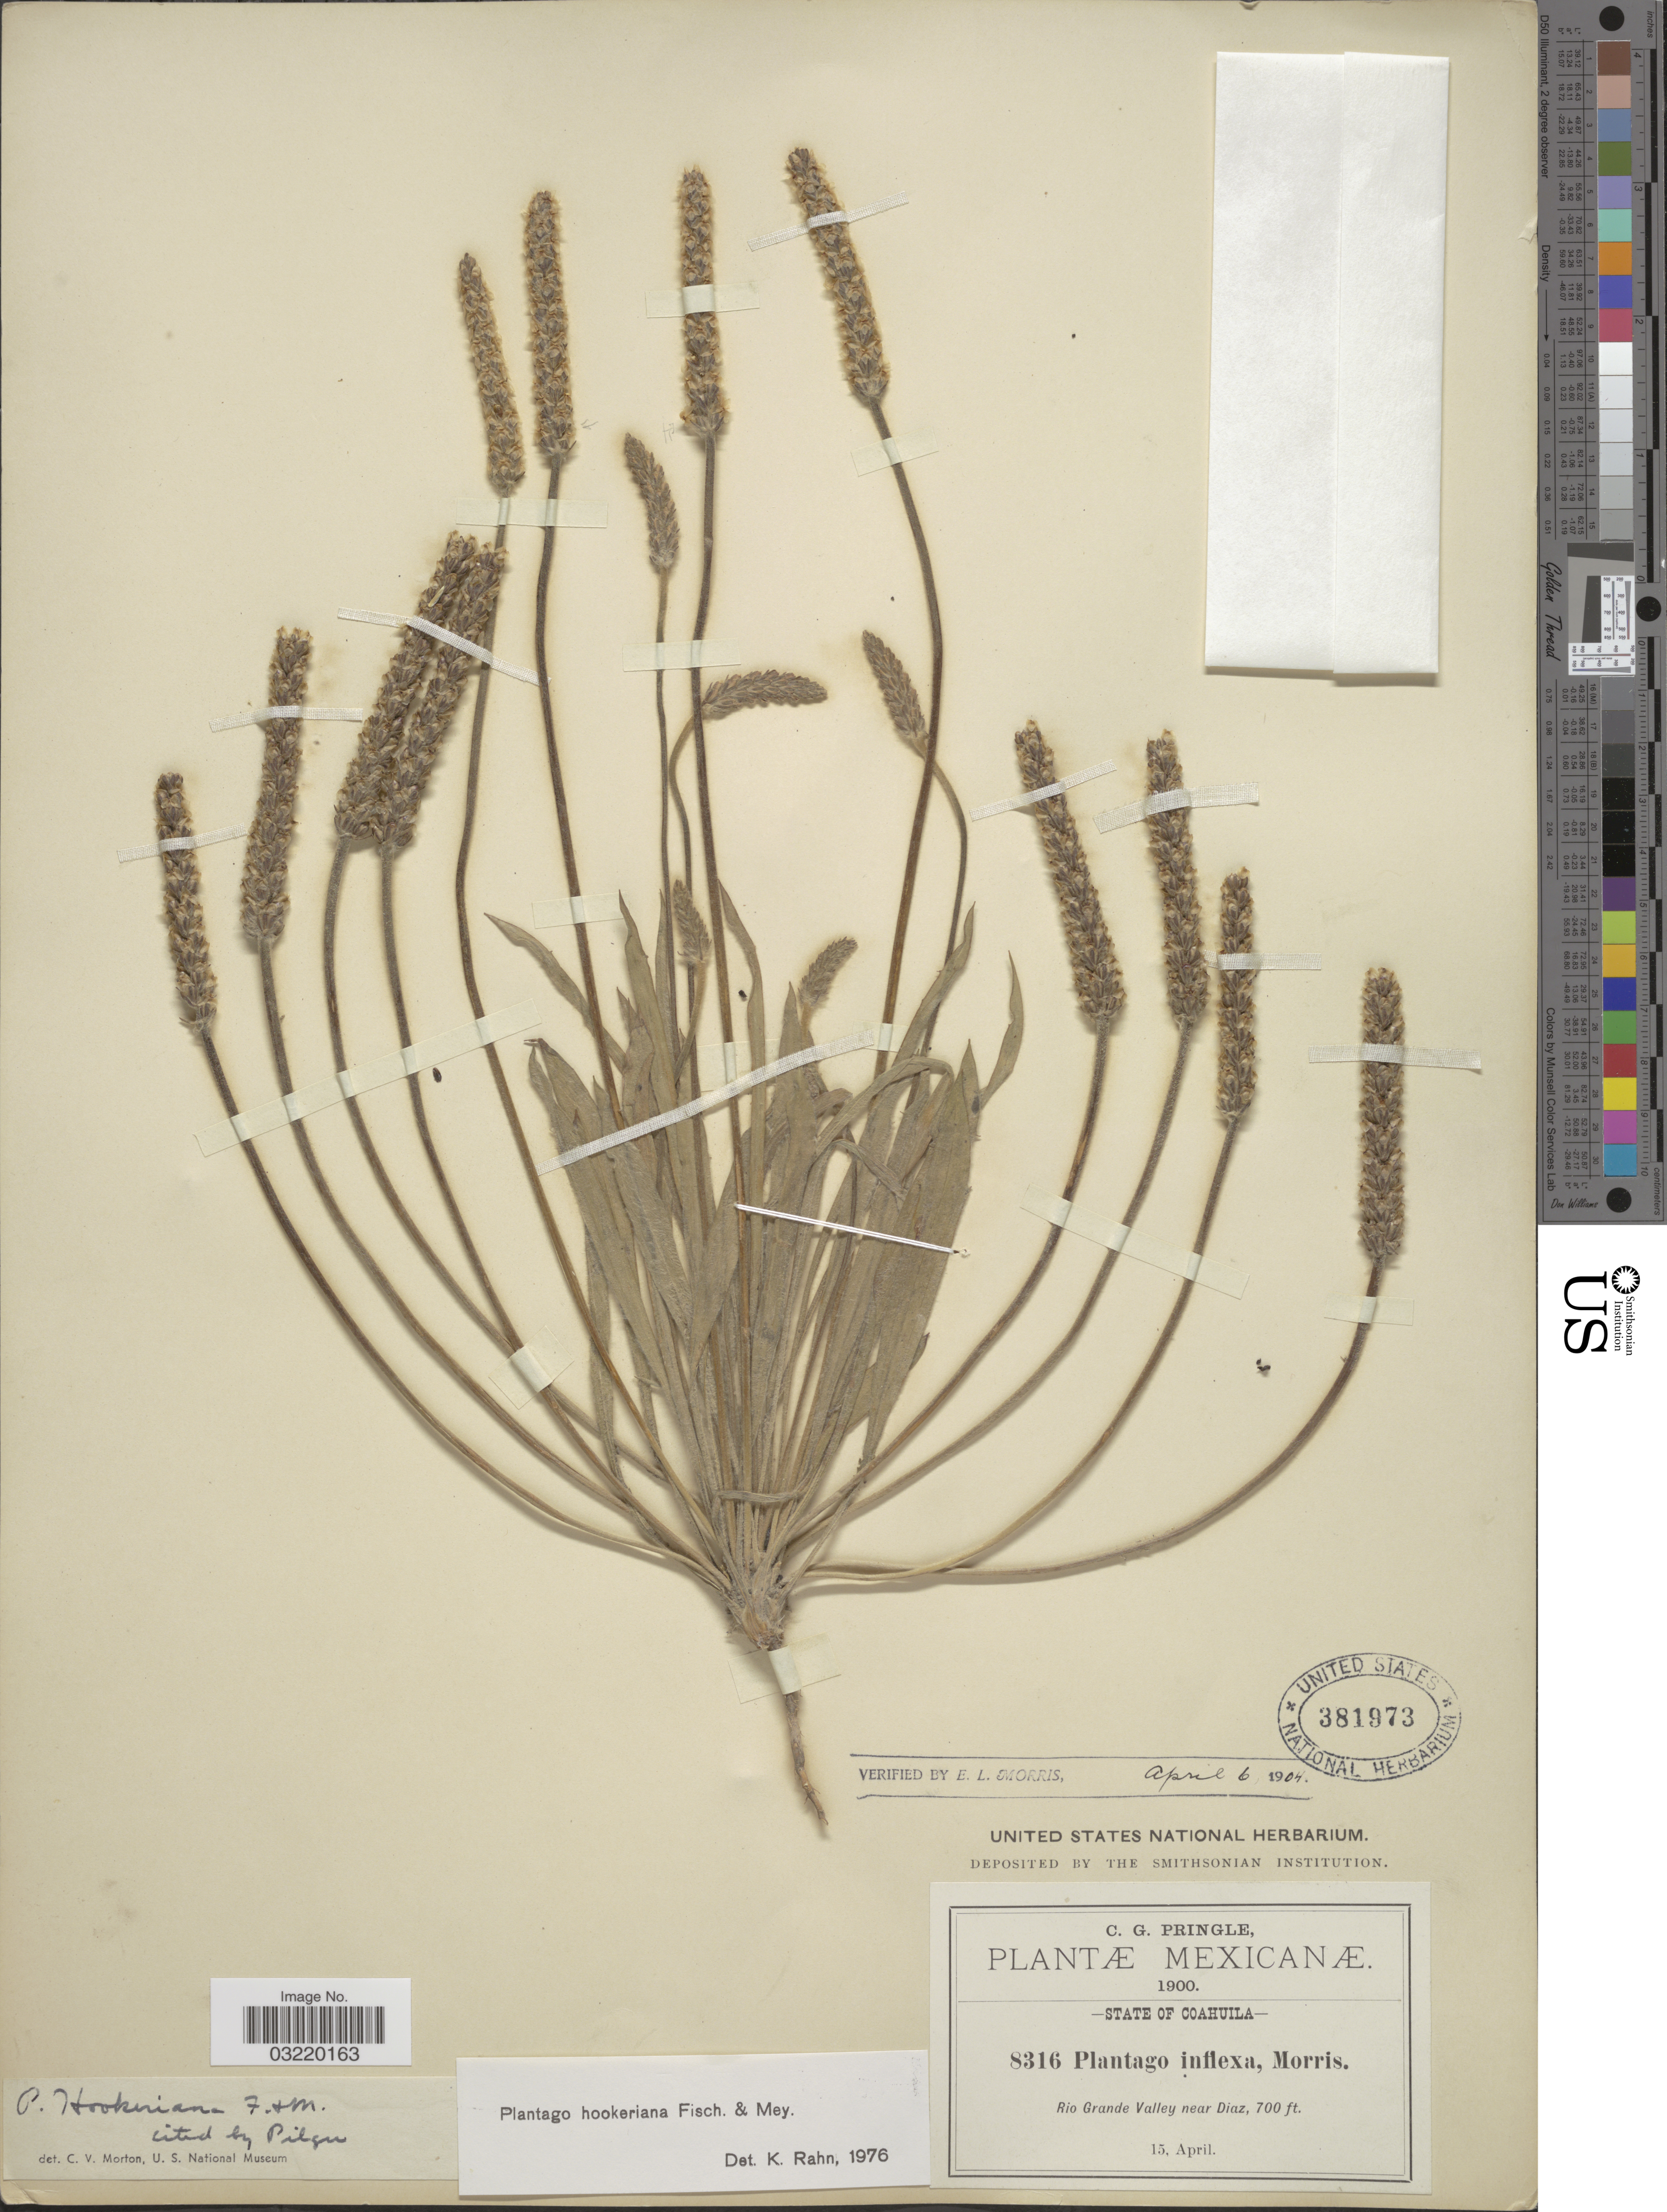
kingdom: Plantae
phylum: Tracheophyta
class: Magnoliopsida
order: Lamiales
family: Plantaginaceae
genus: Plantago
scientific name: Plantago hookeriana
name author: Fisch. & C.A. Mey.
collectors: C. G. Pringle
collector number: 8316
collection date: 1900-04-15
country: Mexico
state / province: Coahuila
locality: Rio Grande Valley near Diaz.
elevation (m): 213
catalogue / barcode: US 381973